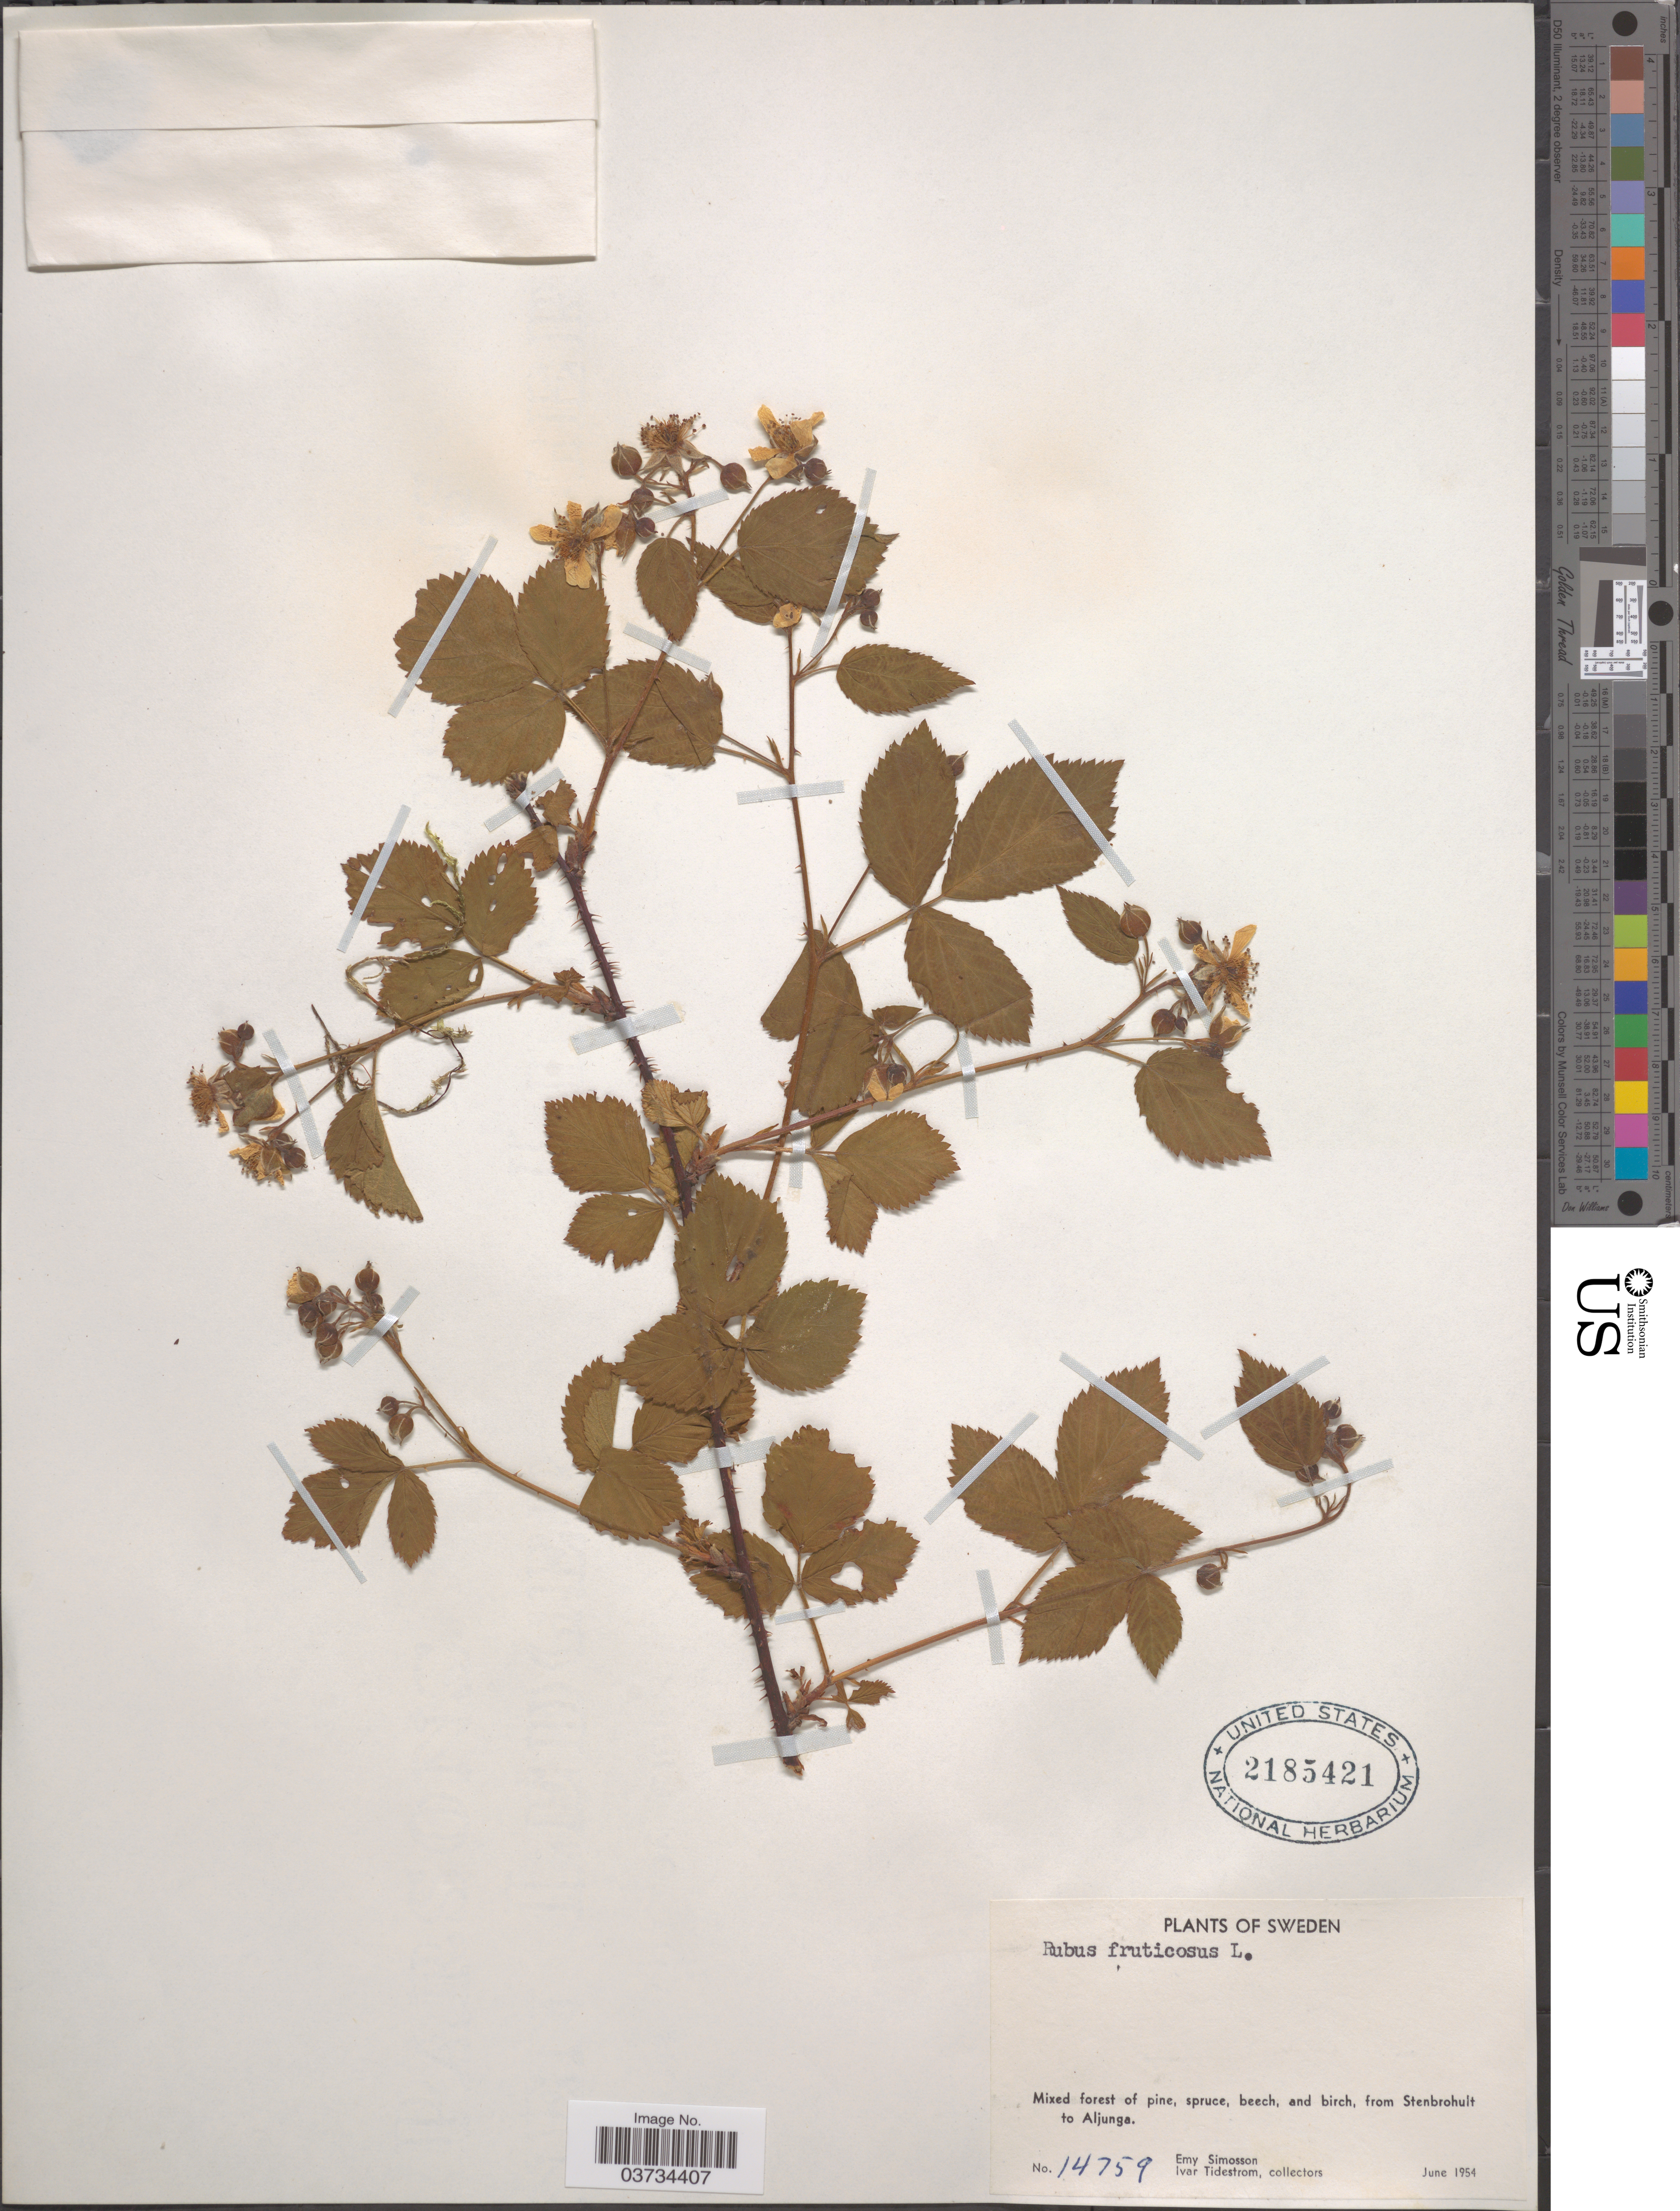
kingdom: Plantae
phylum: Tracheophyta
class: Magnoliopsida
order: Rosales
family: Rosaceae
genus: Rubus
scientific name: Rubus fruticosus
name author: L.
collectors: E. Simosson & I. F. Tidestrom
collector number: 14759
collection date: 1954-06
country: Sweden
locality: From Stenbrohult to Aljunga.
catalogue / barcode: US 2185421